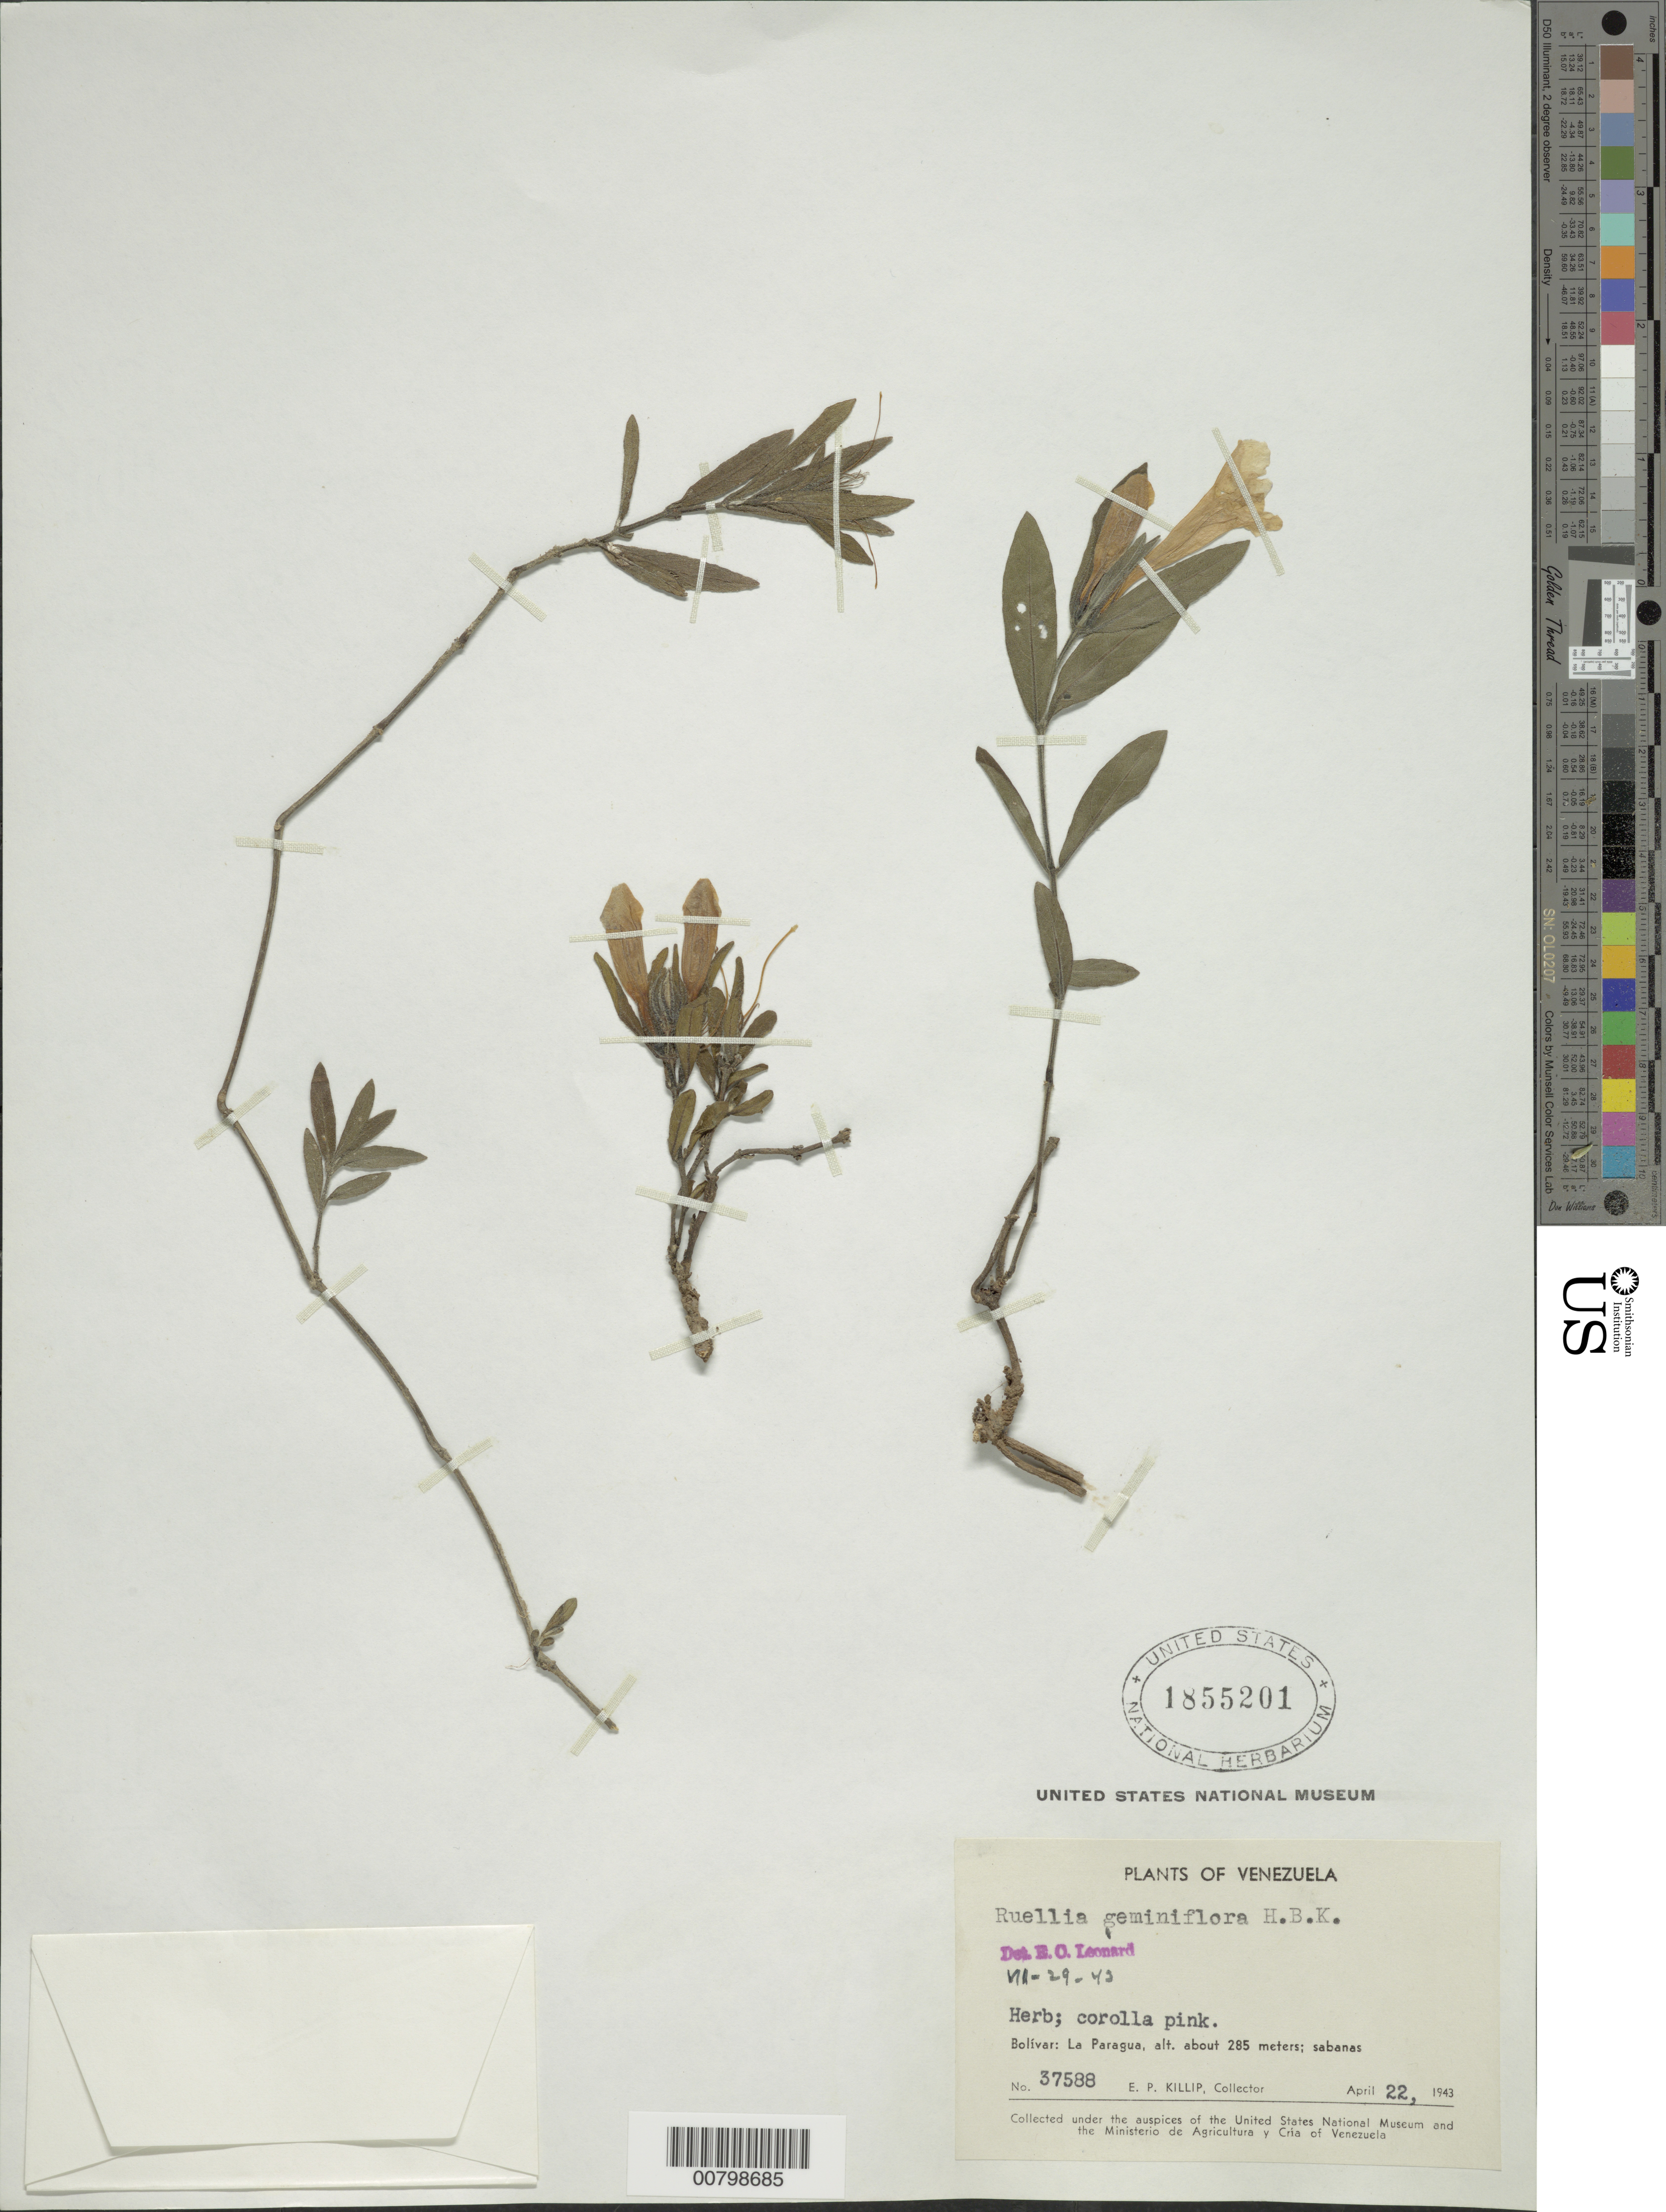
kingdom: Plantae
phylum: Tracheophyta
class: Magnoliopsida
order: Lamiales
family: Acanthaceae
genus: Ruellia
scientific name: Ruellia geminiflora var. angustifolia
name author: (Nees) Griseb.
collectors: E. P. Killip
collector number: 37588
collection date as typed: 22-Apr-43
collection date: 1943-04-22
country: Venezuela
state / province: Bolívar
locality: La Paragua, along Río Paragua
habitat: Savanna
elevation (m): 285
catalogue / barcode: US 1855201